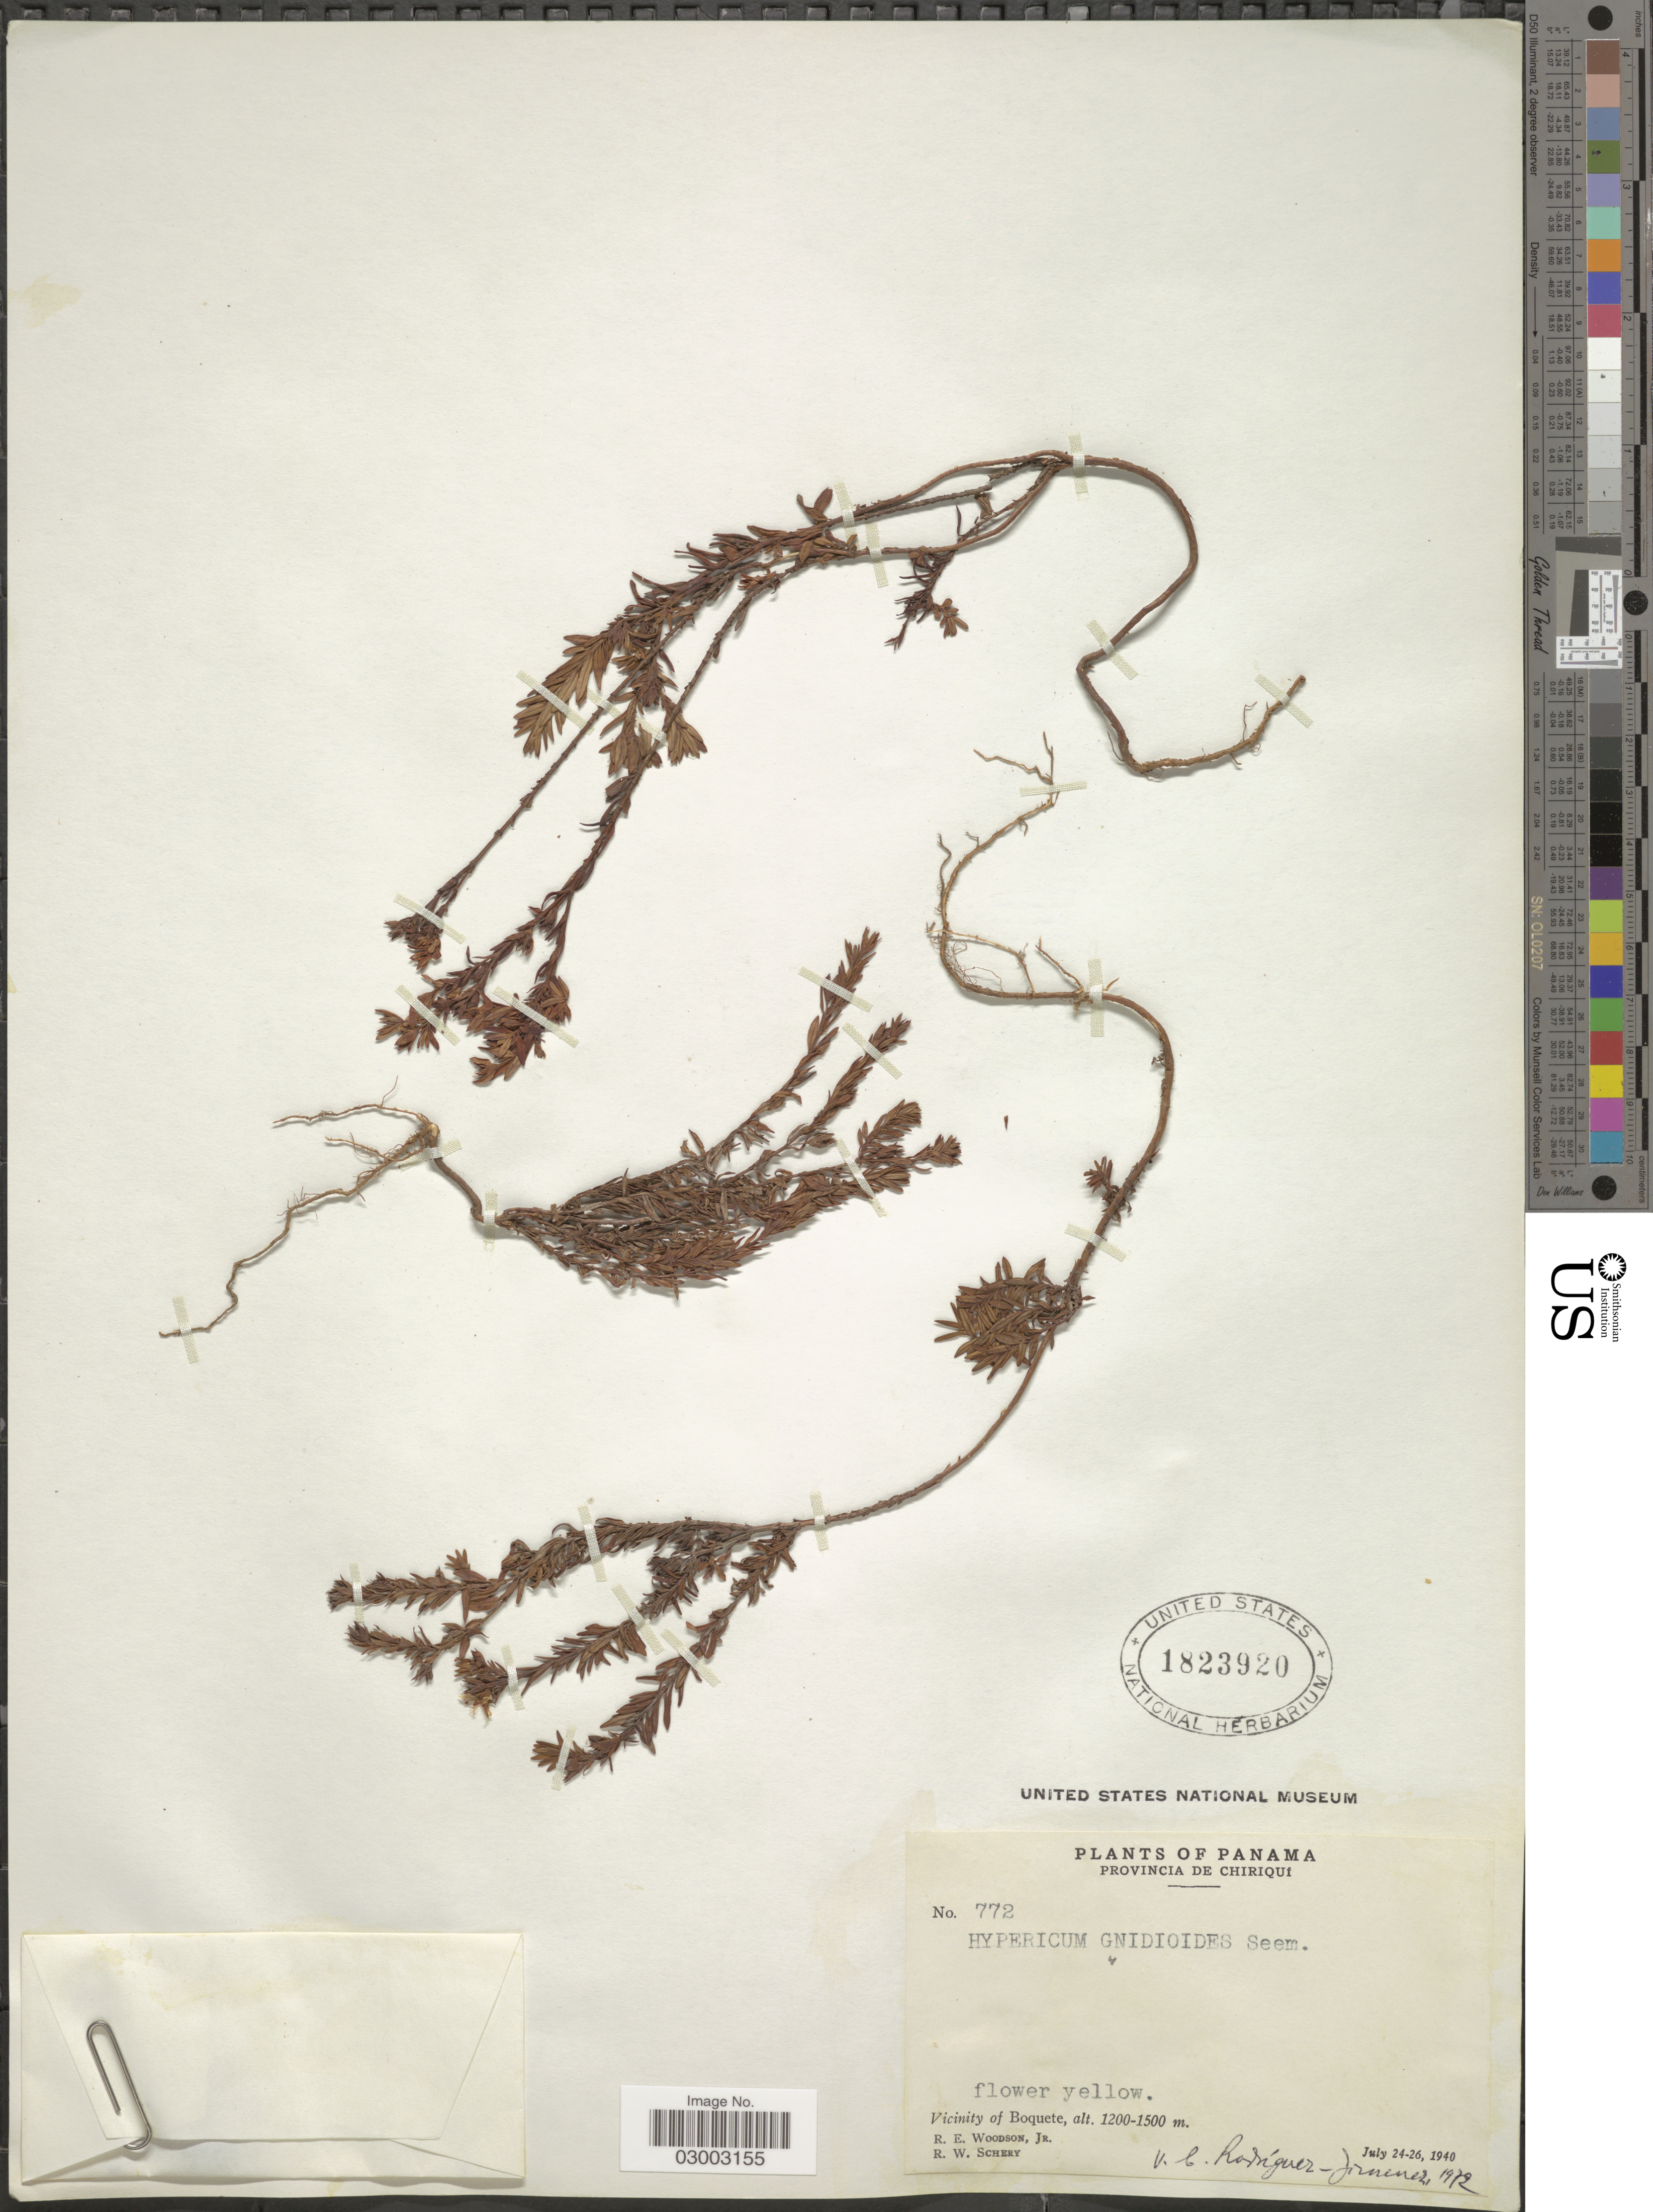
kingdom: Plantae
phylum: Tracheophyta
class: Magnoliopsida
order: Malpighiales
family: Hypericaceae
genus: Hypericum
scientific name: Hypericum gnidioides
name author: Seem.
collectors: R. E. Woodson & R. W. Schery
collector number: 772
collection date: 1940-07-24/1940-07-26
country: Panama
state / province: Chiriqui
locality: Vicinity of Boquete.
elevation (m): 1200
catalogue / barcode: US 1823920